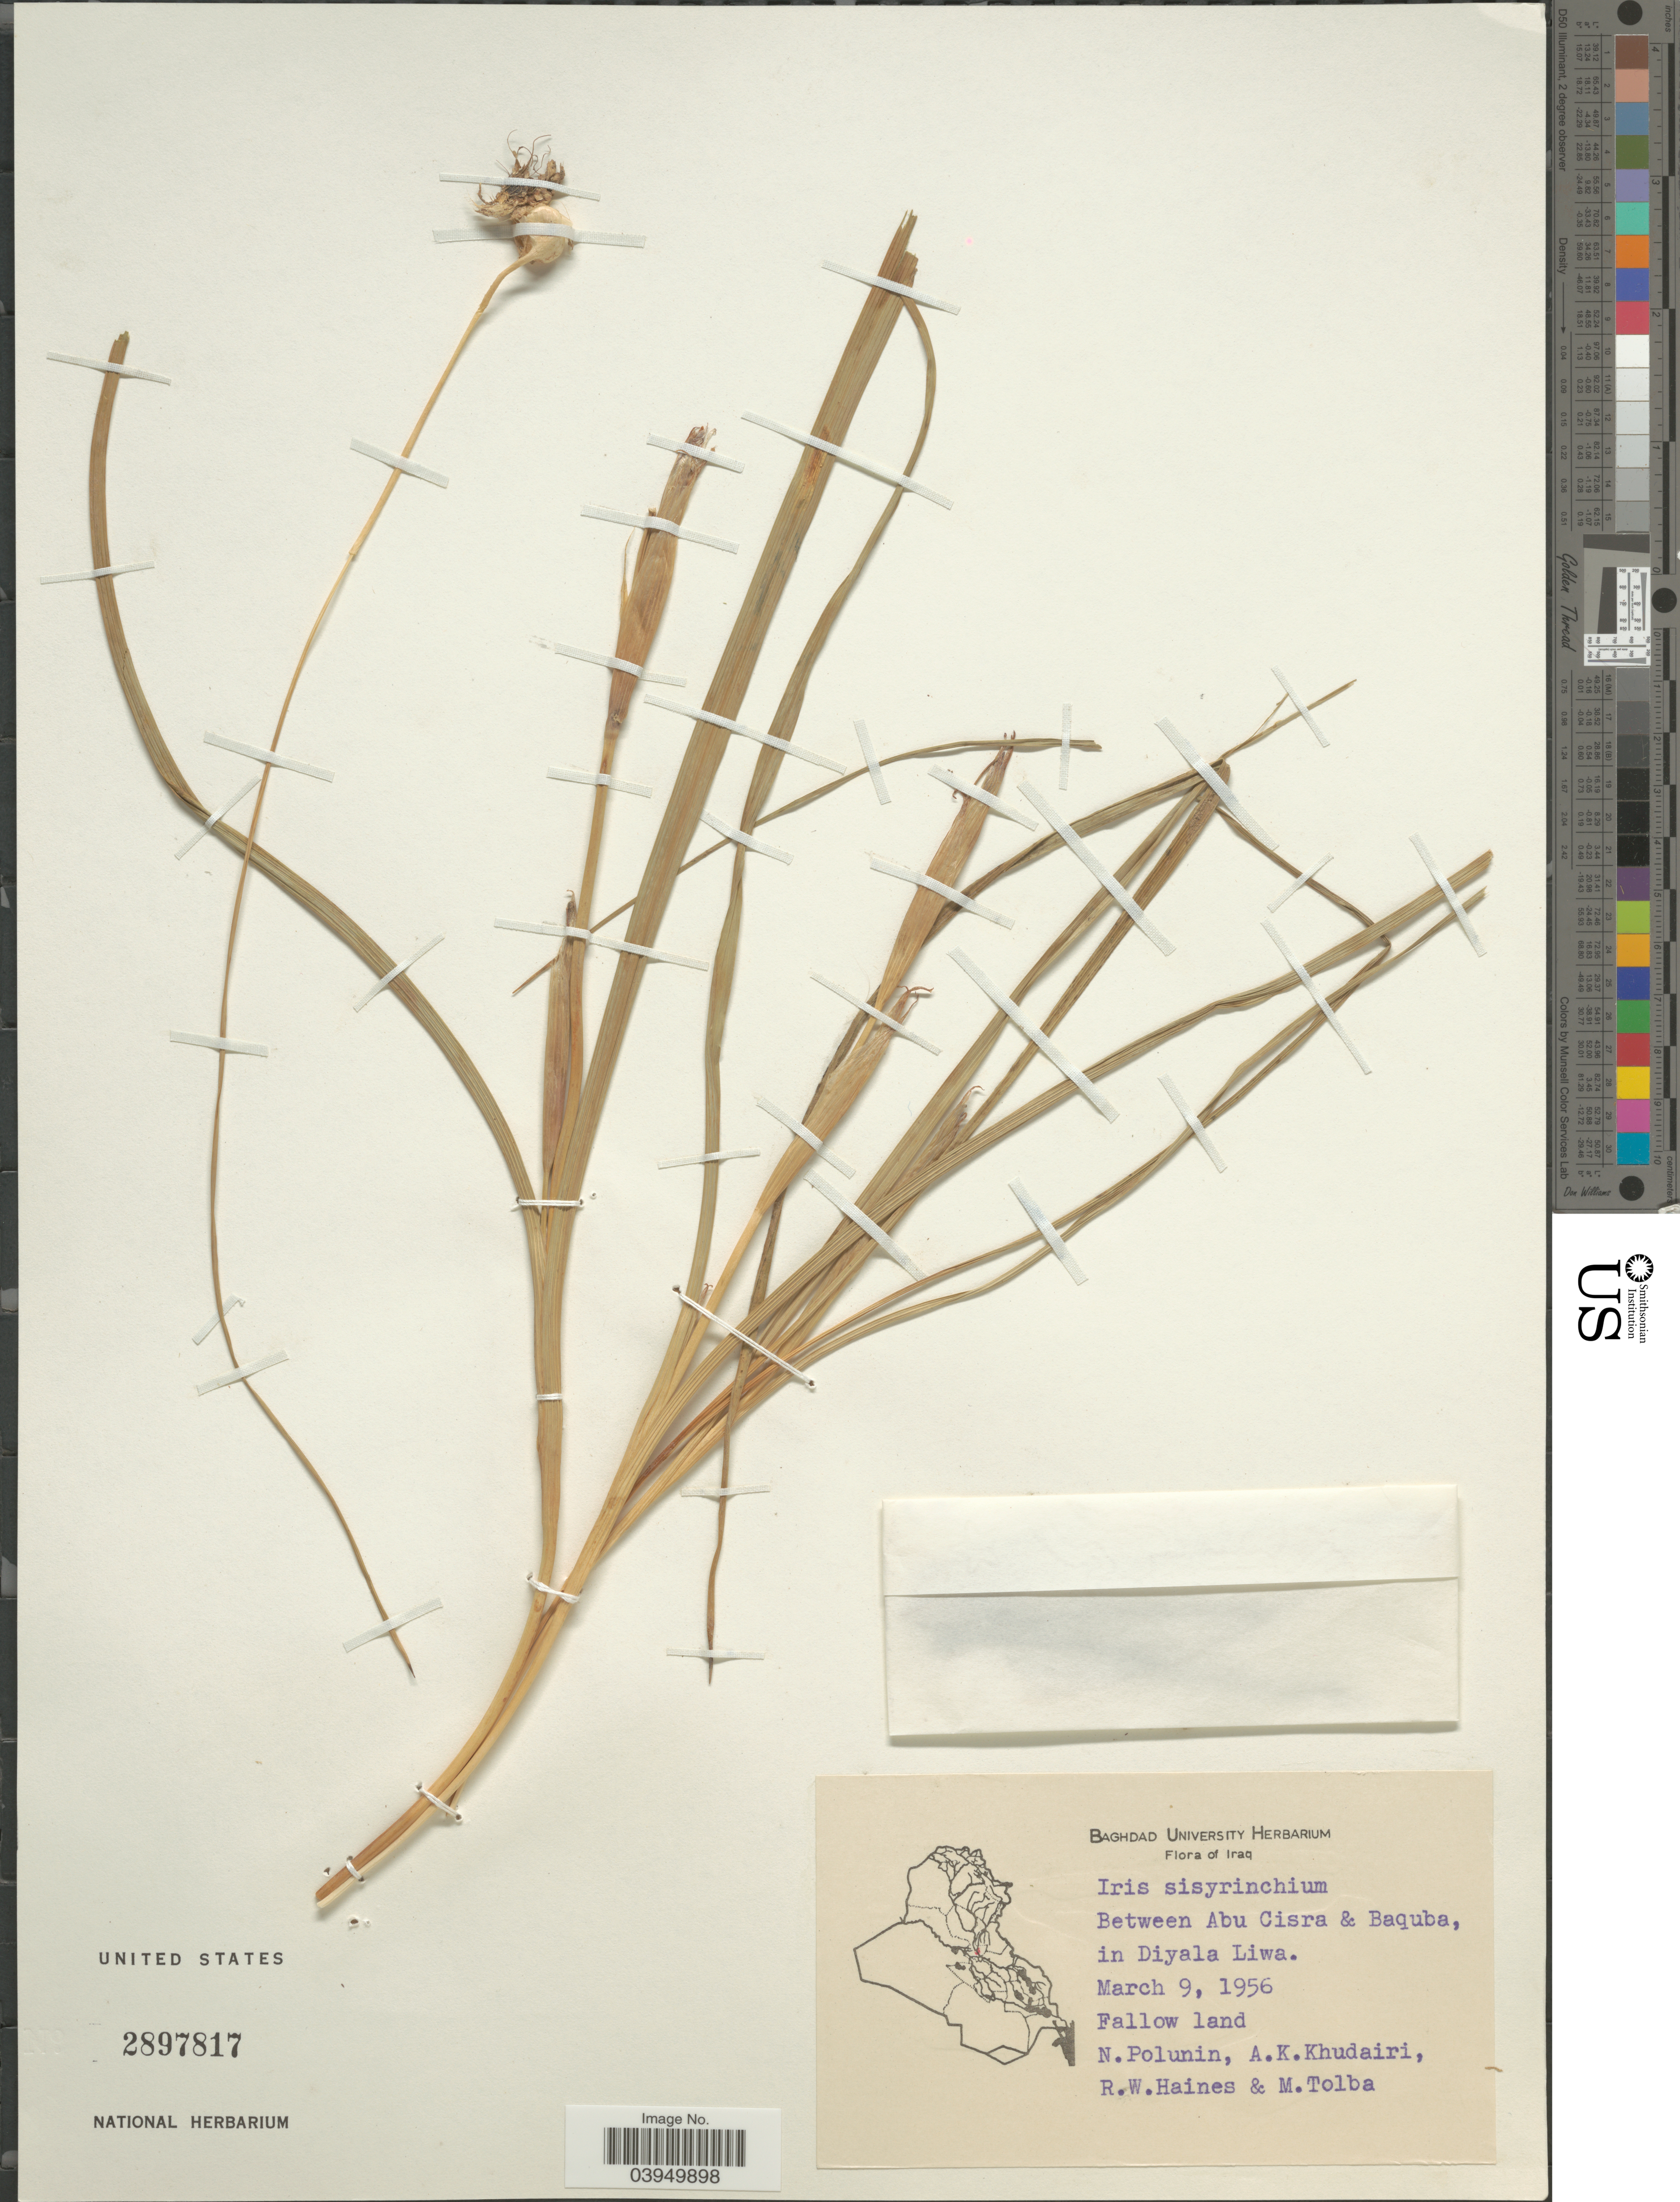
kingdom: Plantae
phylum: Tracheophyta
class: Liliopsida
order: Asparagales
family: Iridaceae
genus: Iris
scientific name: Iris sisyrinchium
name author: L.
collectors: N. V. Polunin, A. Khudairi, R. W. Haines & M. Tolba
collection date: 1956-03-09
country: Iraq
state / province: Diyala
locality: Between Abu Cisra & Baquba, in Diyala Liwa.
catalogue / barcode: US 2897817